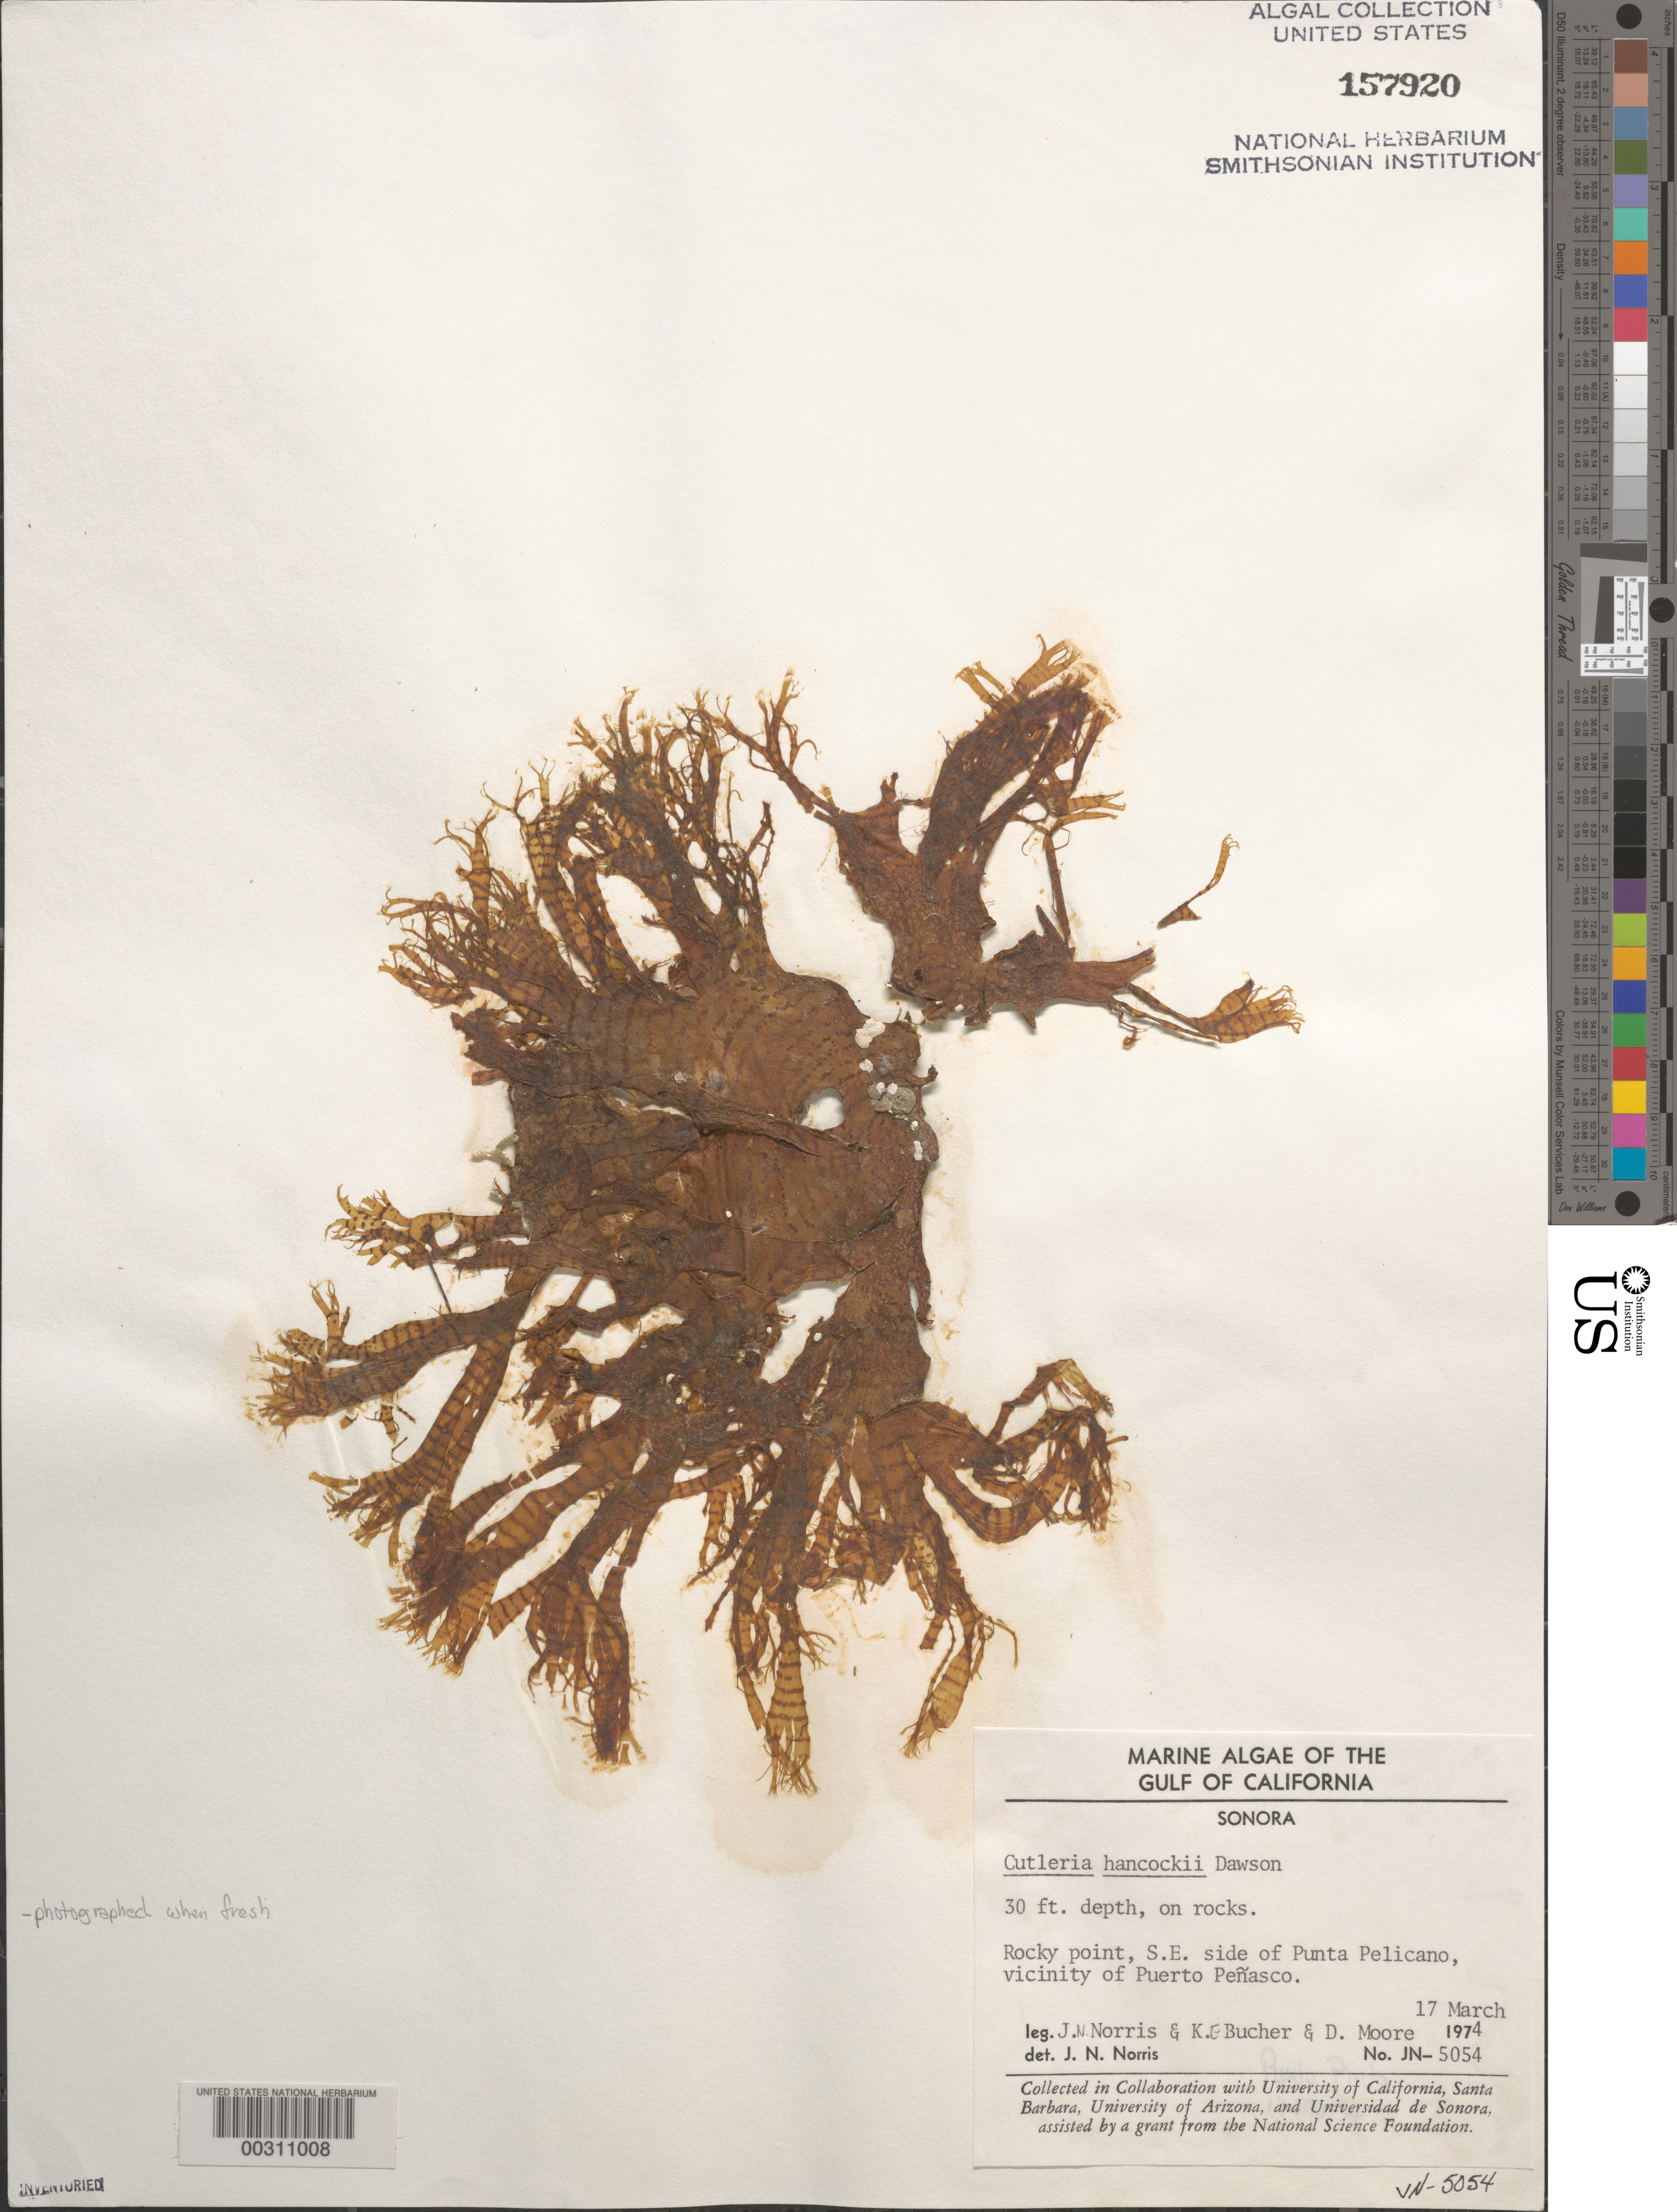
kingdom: Chromista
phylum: Ochrophyta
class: Phaeophyceae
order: Cutleriales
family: Cutleriaceae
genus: Cutleria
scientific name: Cutleria hancockii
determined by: Norris, James N.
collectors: J. N. Norris, K. E. Bucher & D. Moore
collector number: JN-5054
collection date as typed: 17 Mar 1974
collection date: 1974-03-17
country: Mexico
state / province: Sonora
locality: Punta Pelicano, Puerto Penasco area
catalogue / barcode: US 157920